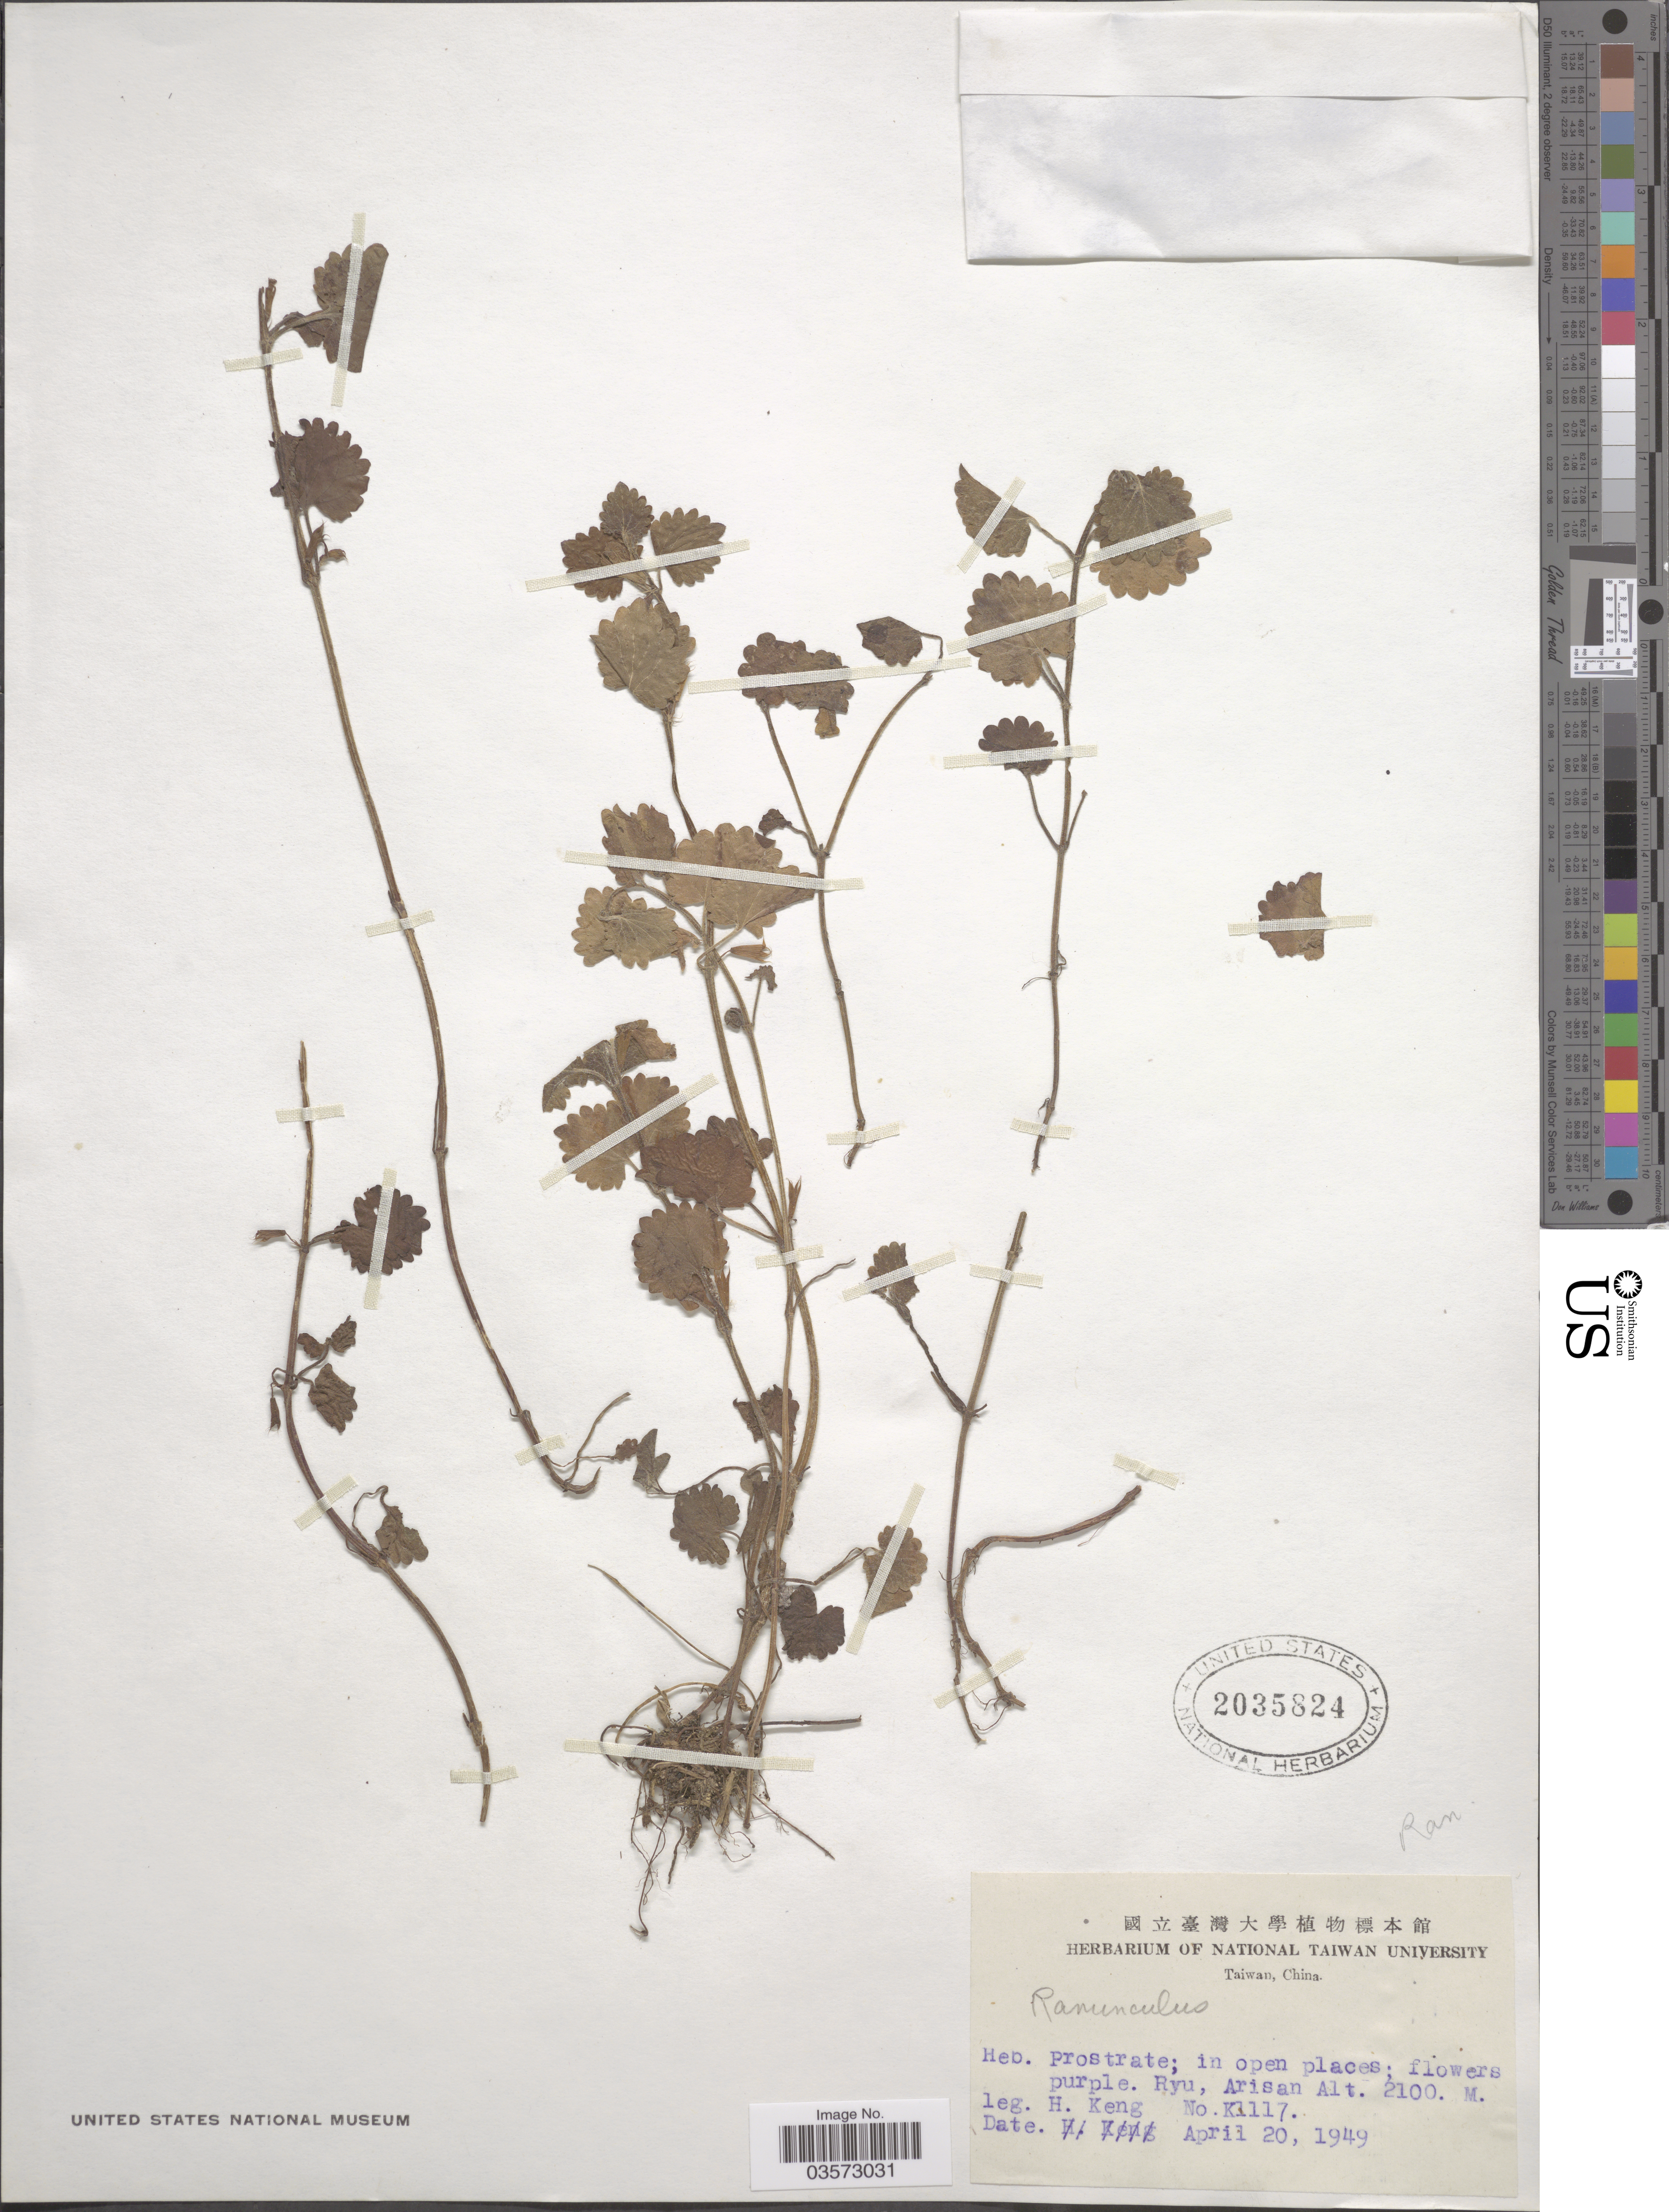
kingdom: Plantae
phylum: Tracheophyta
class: Magnoliopsida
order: Ranunculales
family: Ranunculaceae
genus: Ranunculus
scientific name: Ranunculus sp.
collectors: H. Keng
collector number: K1117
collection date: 1949-04-20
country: Taiwan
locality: Ryu, Arisan.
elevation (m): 2100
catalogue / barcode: US 2035824